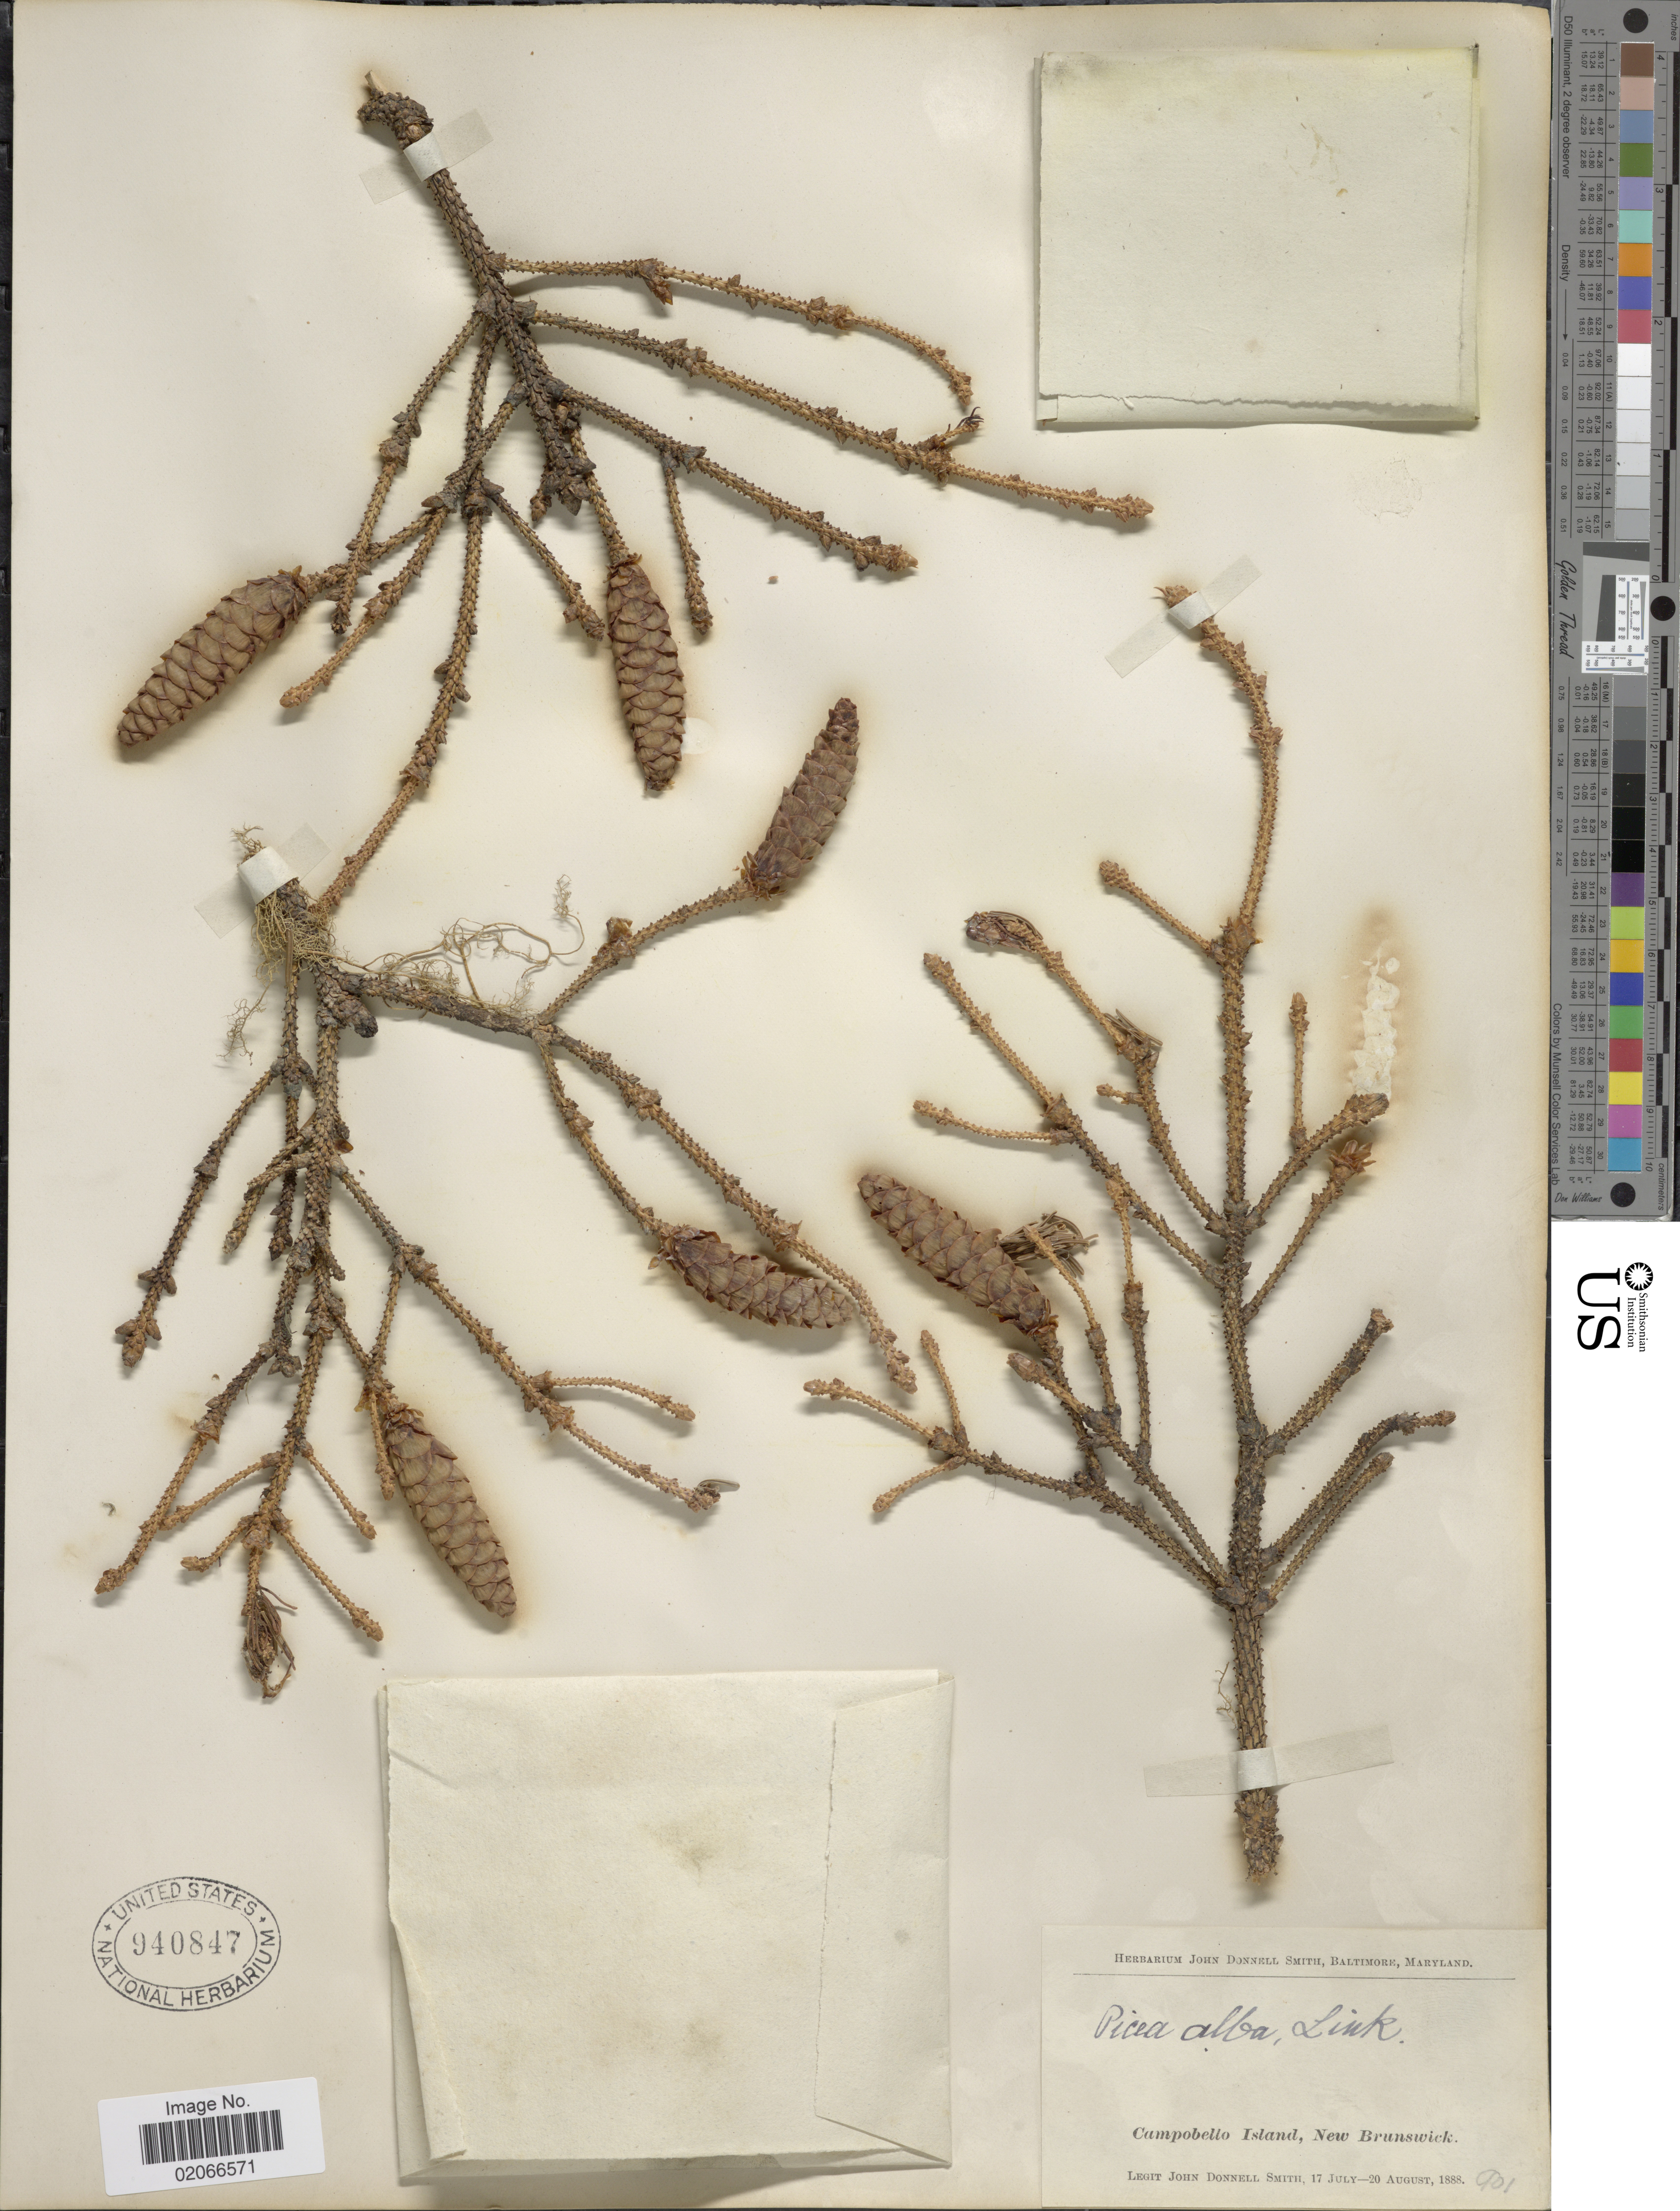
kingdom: Plantae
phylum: Tracheophyta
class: Pinopsida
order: Pinales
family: Pinaceae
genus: Picea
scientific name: Picea glauca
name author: (Moench) Voss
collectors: J. Donnell Smith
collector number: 901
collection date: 1888-07-17/1888-08-20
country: Canada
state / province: New Brunswick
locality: Campbello Island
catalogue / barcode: US 940847